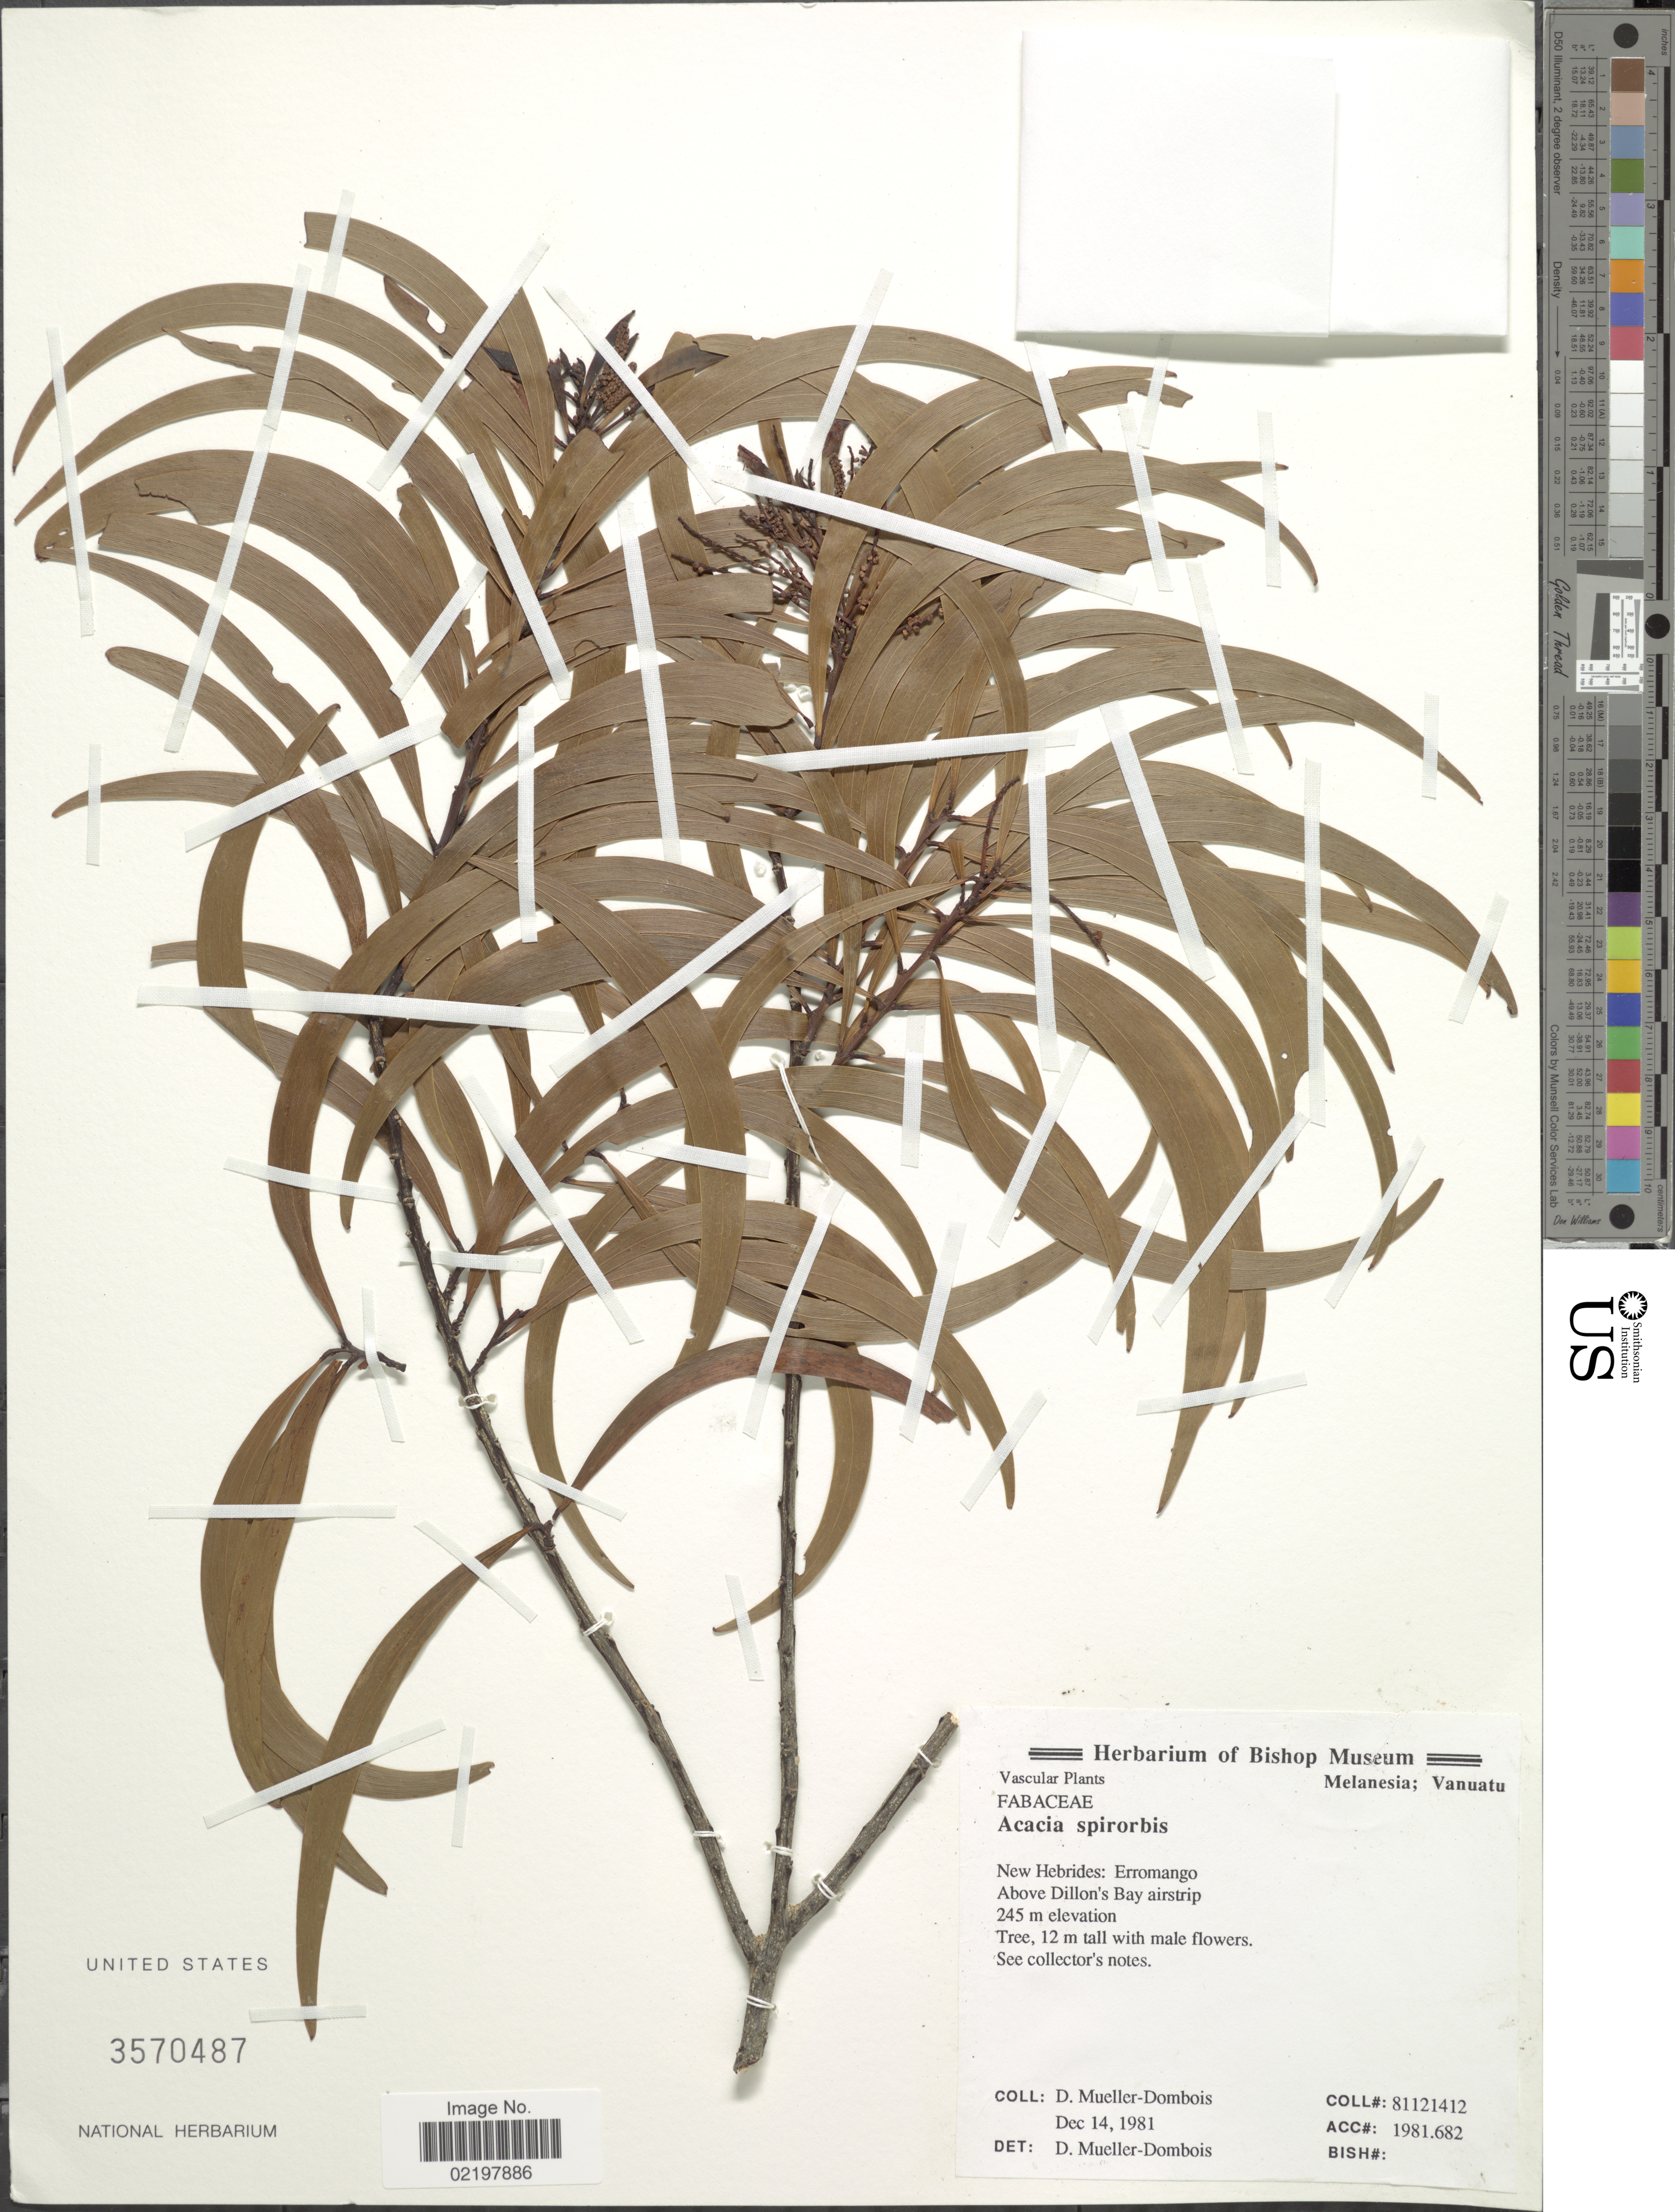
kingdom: Plantae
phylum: Tracheophyta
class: Magnoliopsida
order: Fabales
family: Fabaceae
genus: Acacia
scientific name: Acacia spirorbis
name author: Labill.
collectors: D. Mueller-Dombois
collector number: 81121412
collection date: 1981-12-14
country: Vanuatu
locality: Melanesia, Vanuatu, New Hebrides: Erromango, Above Dillon's Bay airstrip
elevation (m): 245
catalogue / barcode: US 3570487